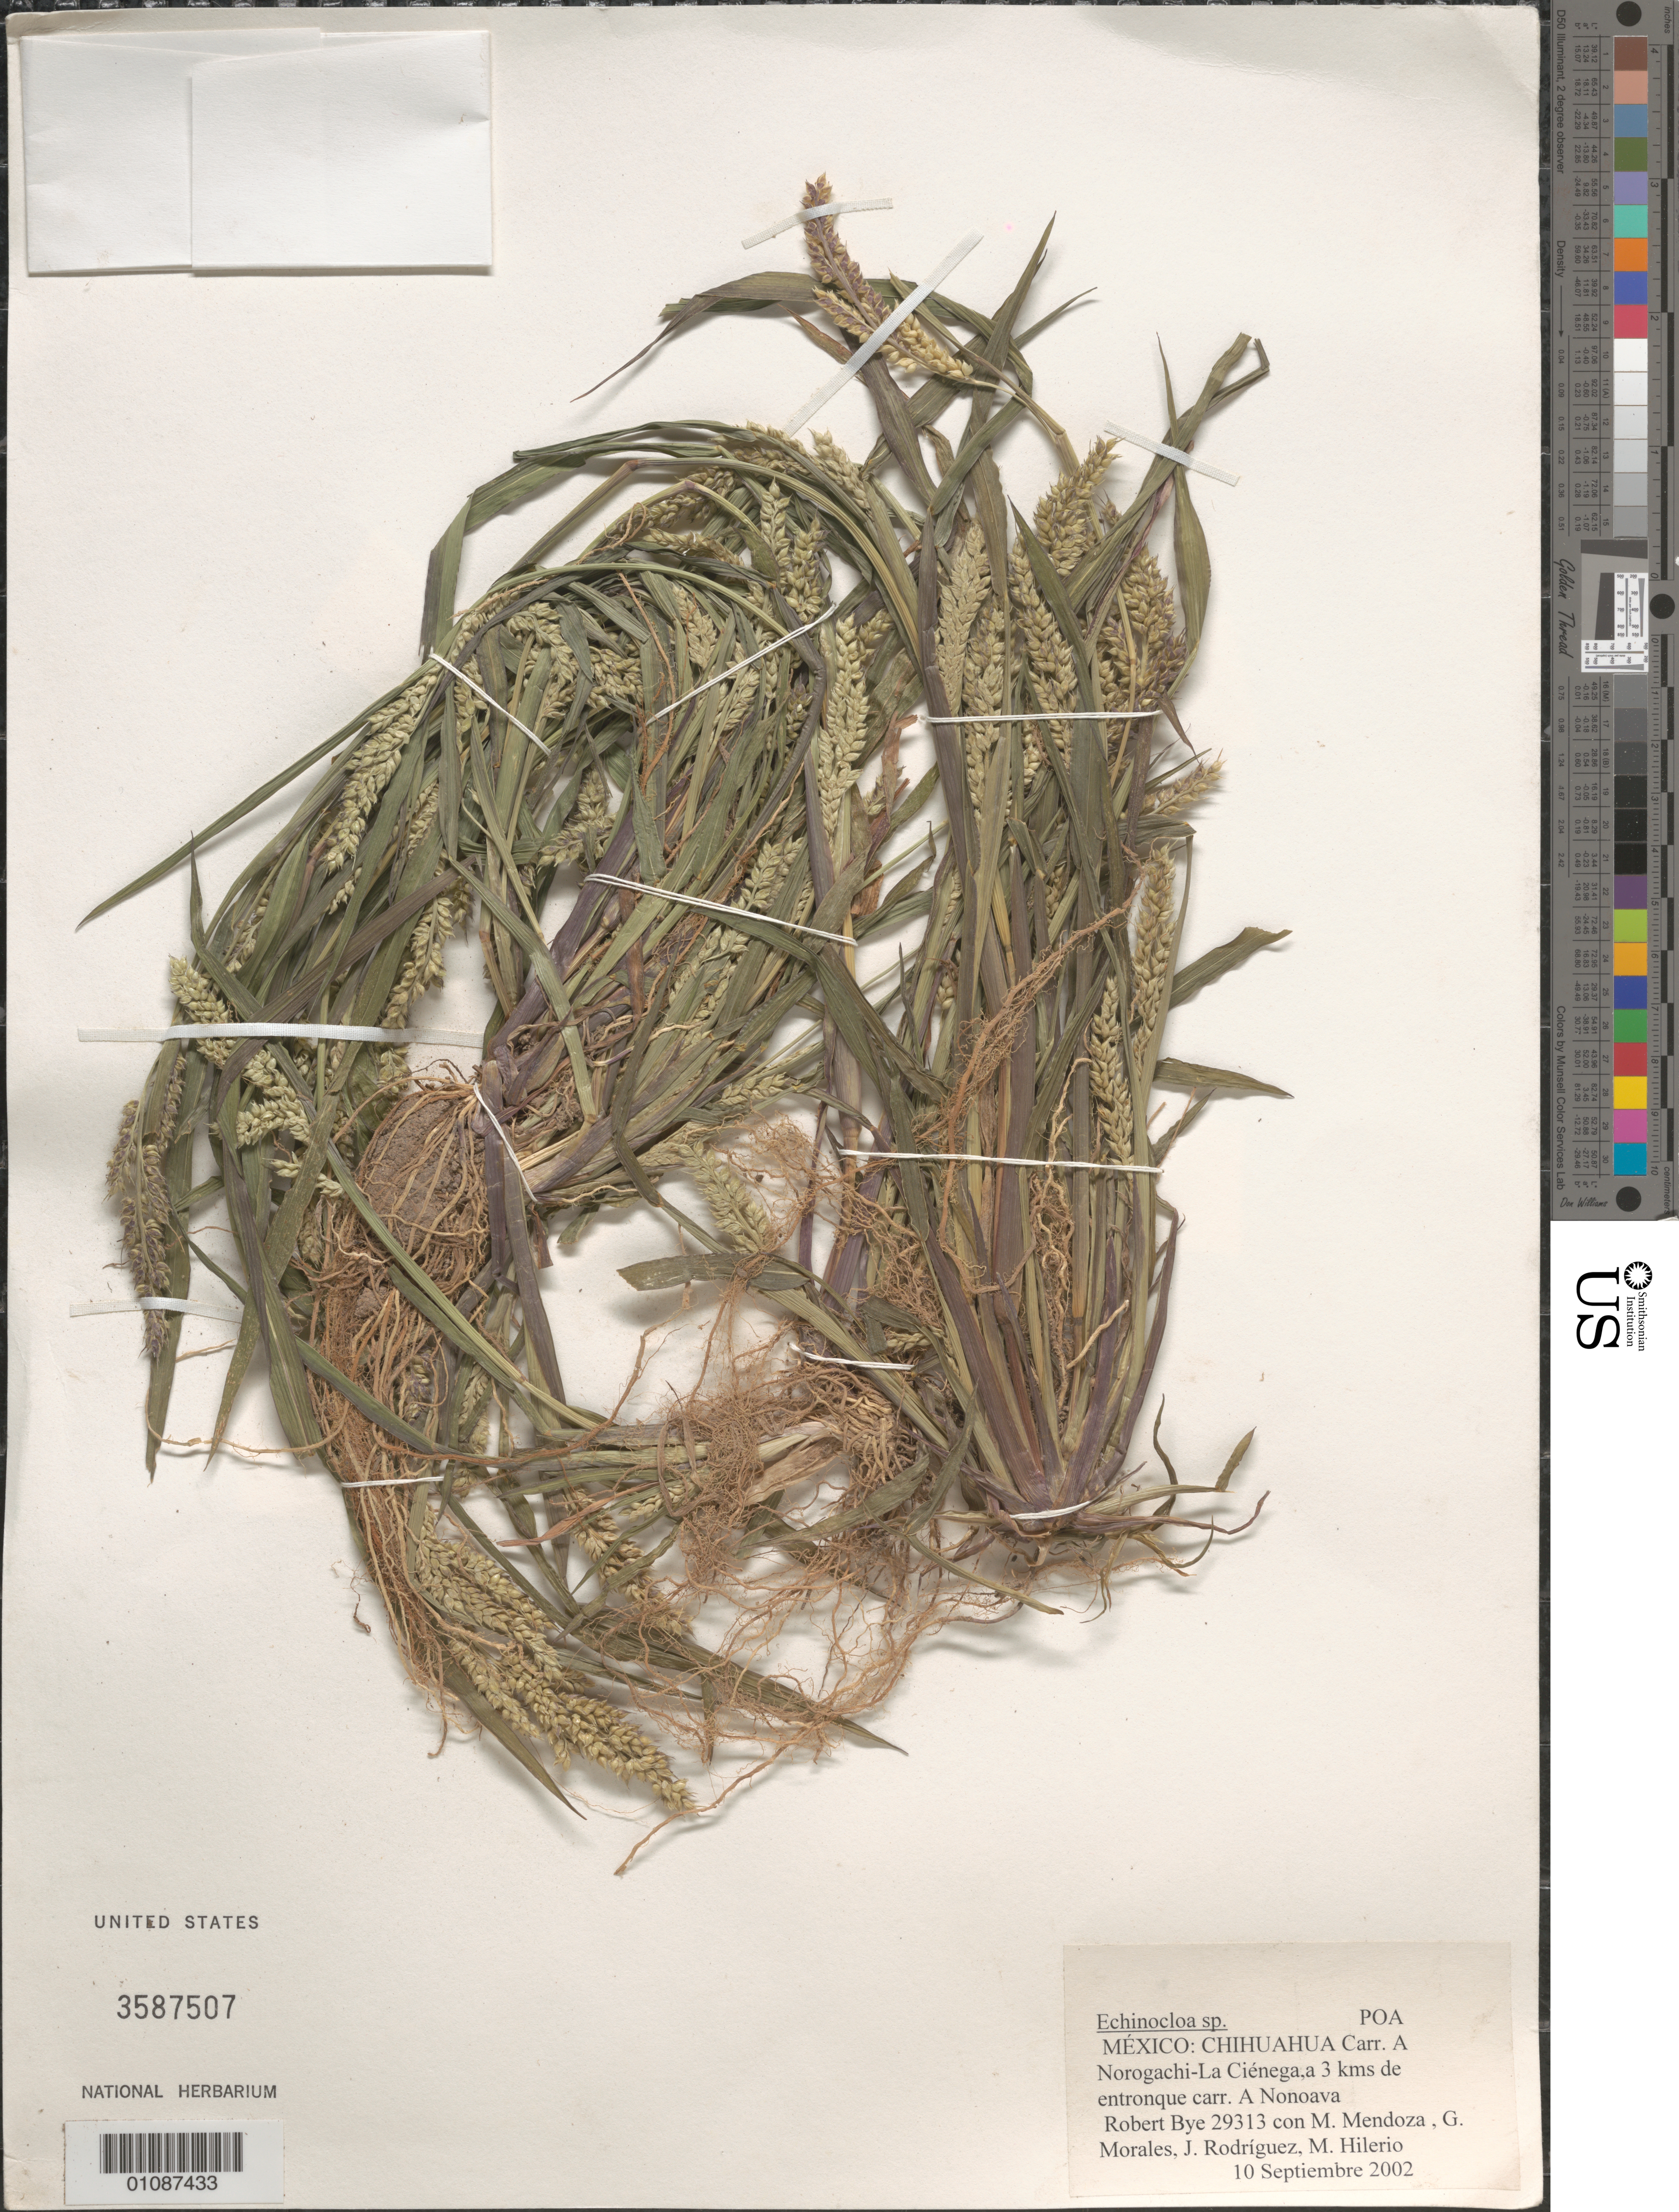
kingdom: Plantae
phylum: Tracheophyta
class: Liliopsida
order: Poales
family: Poaceae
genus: Echinochloa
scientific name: Echinochloa sp.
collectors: R. A. Bye, M. Mendoza Garcia, G. Morales, J. Rodríguez & M. Hilerio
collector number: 29313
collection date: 2002-09-10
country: Mexico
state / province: Chihuahua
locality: Carr. a Norogachi-La Cienega, a 3 kms de entronque carr. a Nonoava.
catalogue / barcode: US 3587507